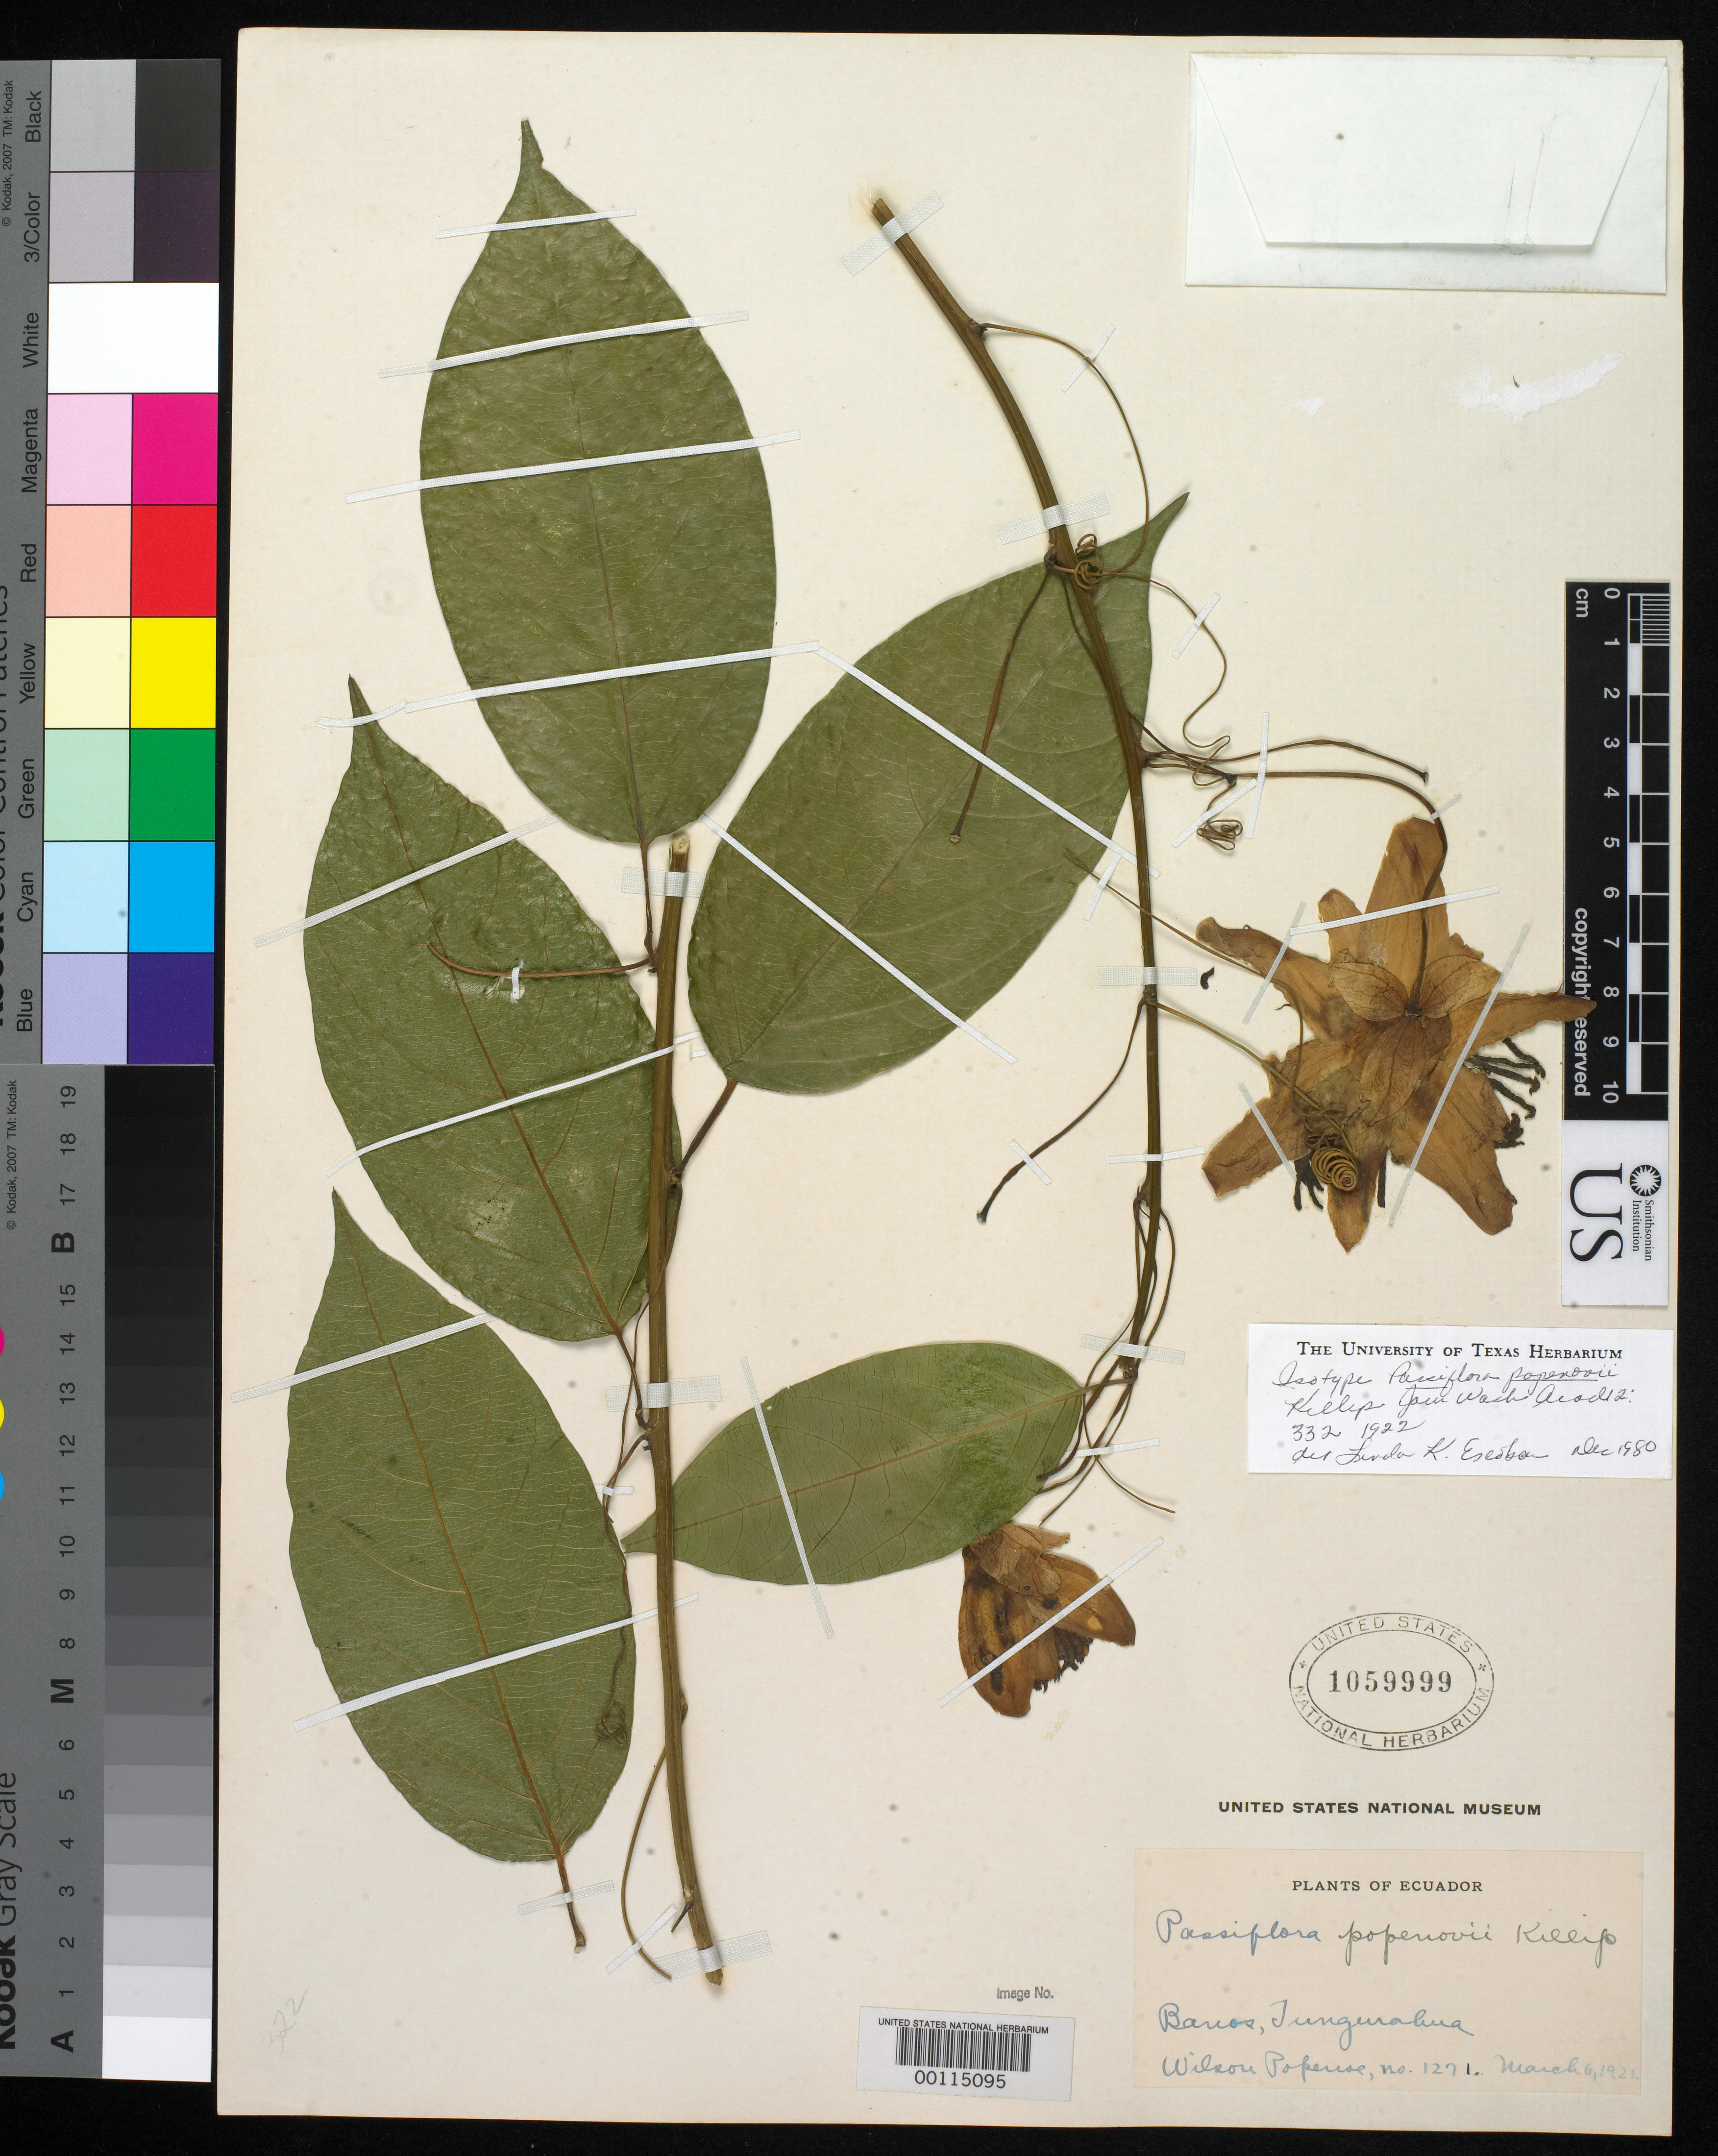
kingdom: Plantae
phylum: Tracheophyta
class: Magnoliopsida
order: Malpighiales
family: Passifloraceae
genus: Passiflora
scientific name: Passiflora popenovii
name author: Killip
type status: Isotype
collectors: W. Popenoe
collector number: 1271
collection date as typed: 06 Mar 1921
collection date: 1921-03-06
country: Ecuador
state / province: Tungurahua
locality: Banos.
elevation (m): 1820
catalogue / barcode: US 1059999